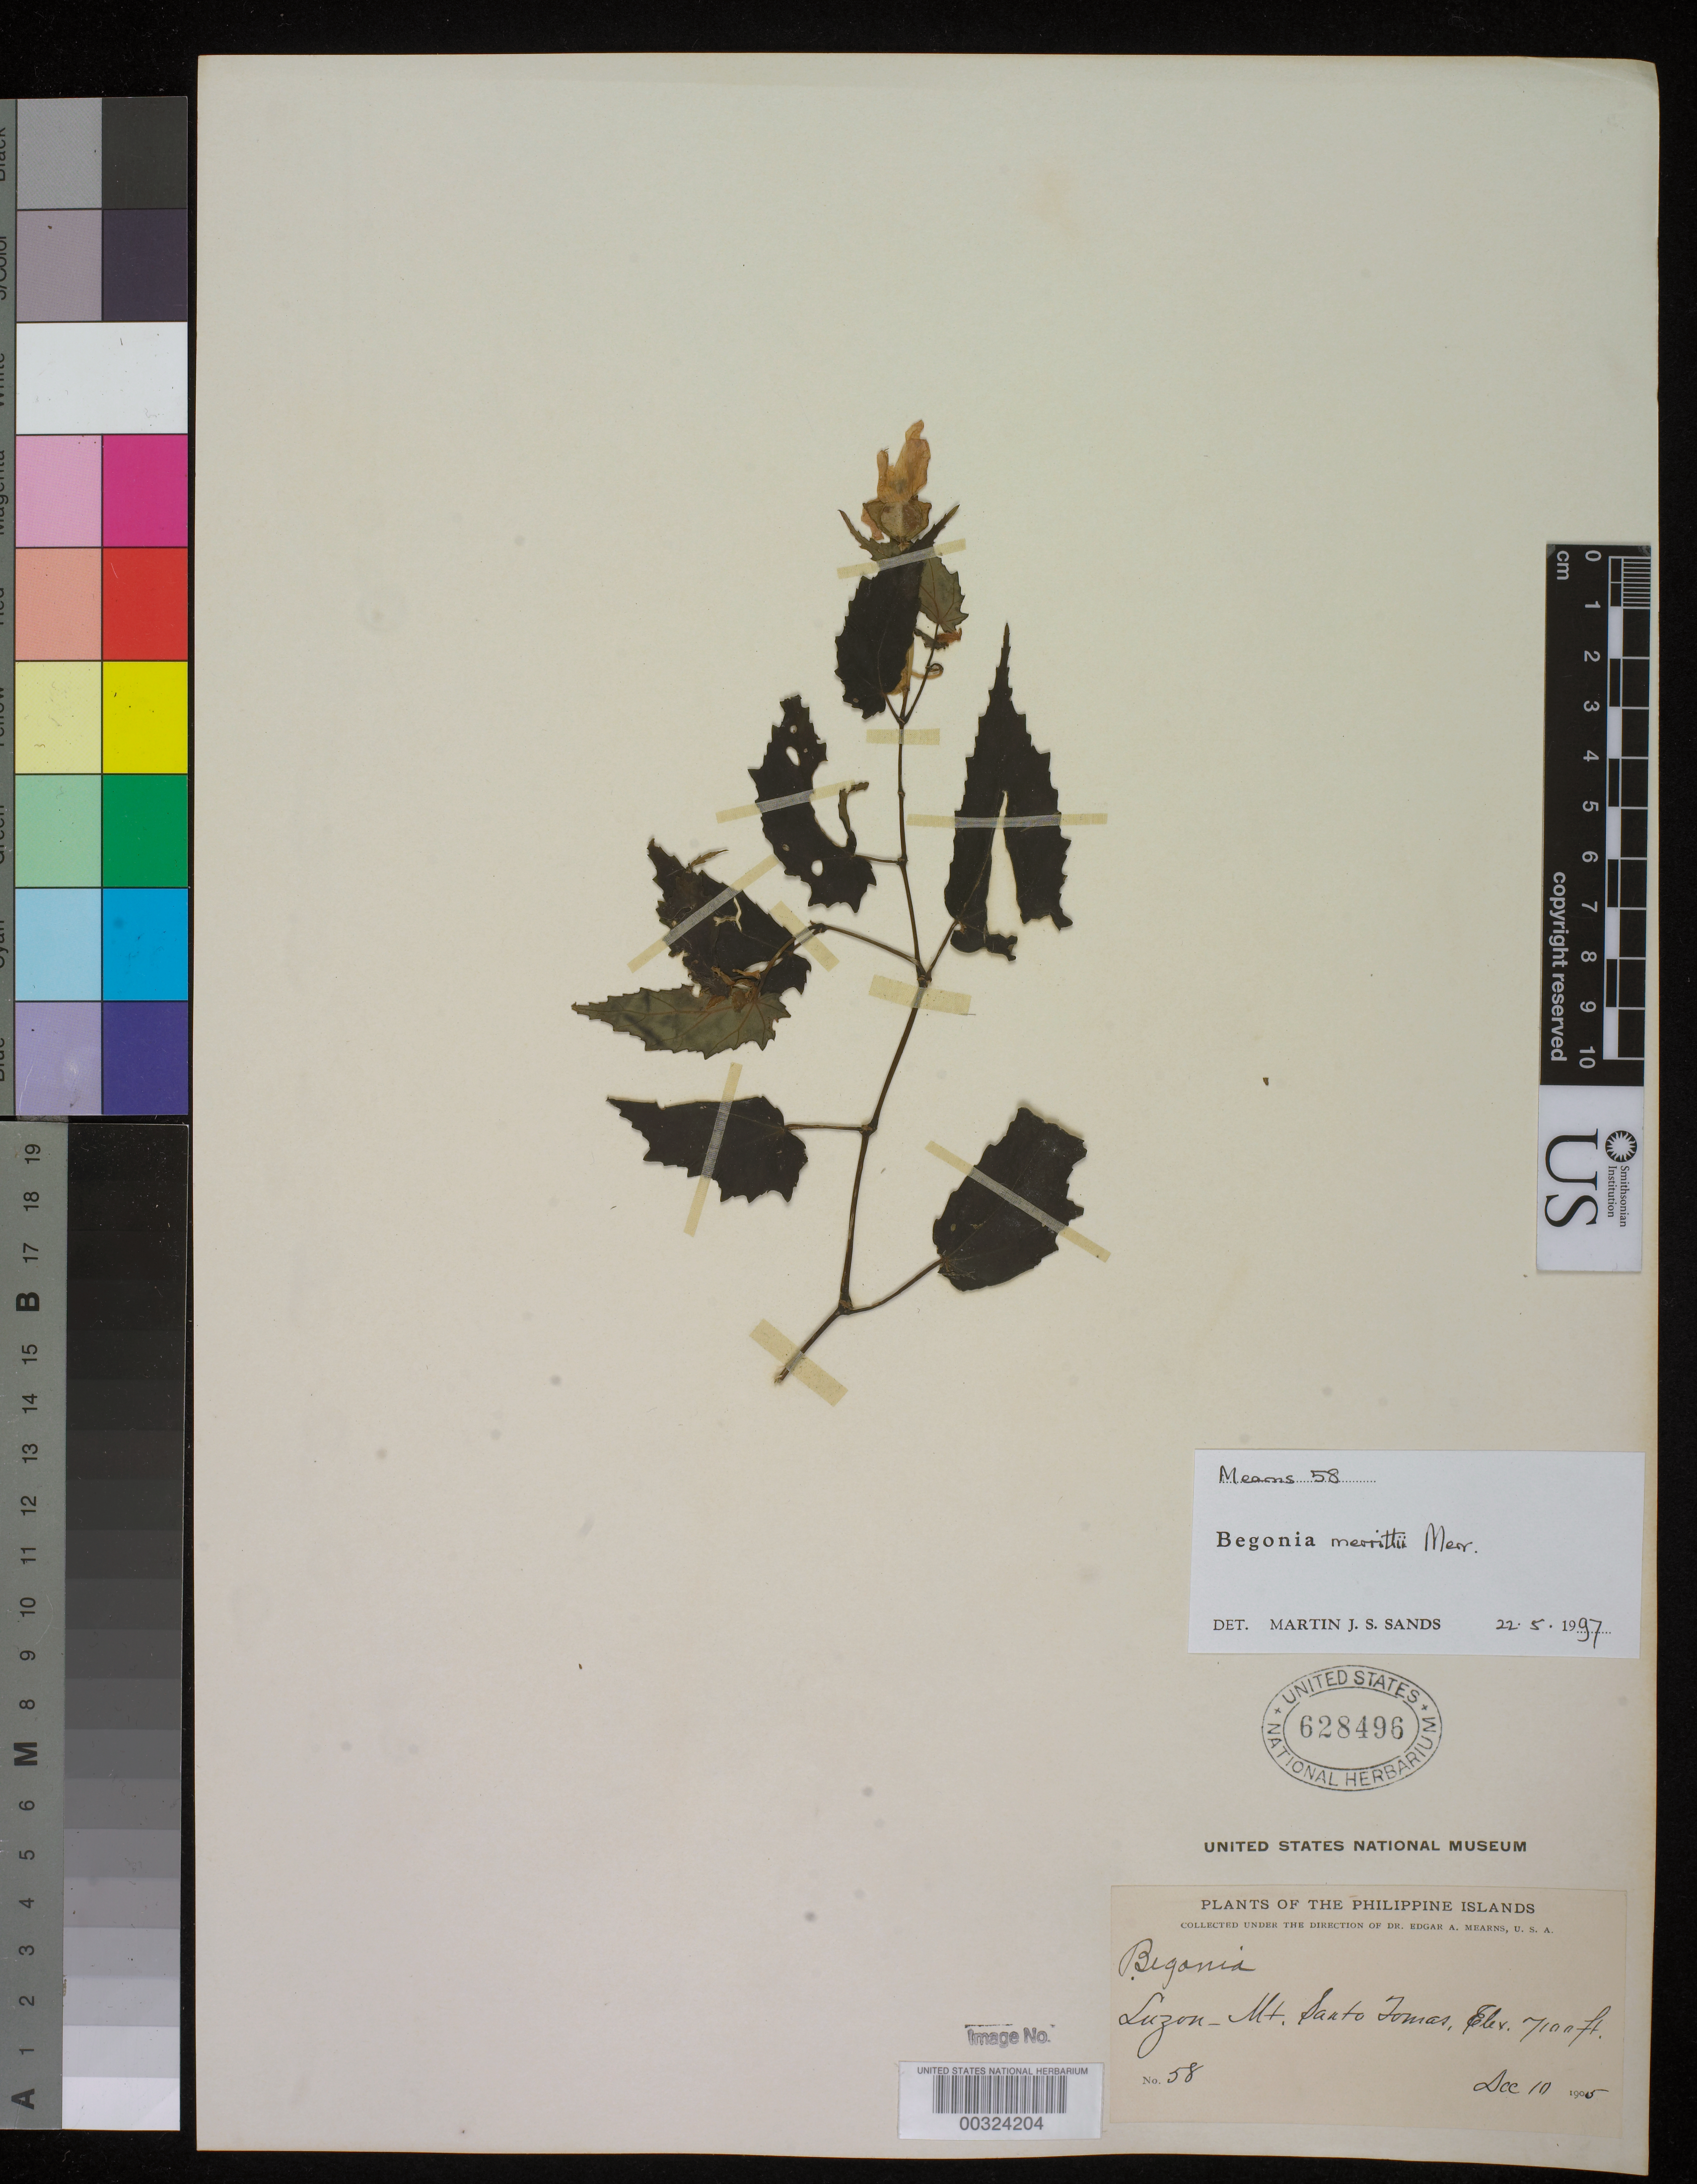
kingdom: Plantae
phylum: Tracheophyta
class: Magnoliopsida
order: Cucurbitales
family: Begoniaceae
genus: Begonia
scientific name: Begonia merrittii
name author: Merr.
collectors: E. A. Mearns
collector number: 58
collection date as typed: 10 Dec 1905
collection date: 1905-12-10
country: Philippines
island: Luzon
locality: Mt. santo tomas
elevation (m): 2134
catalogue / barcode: US 628496